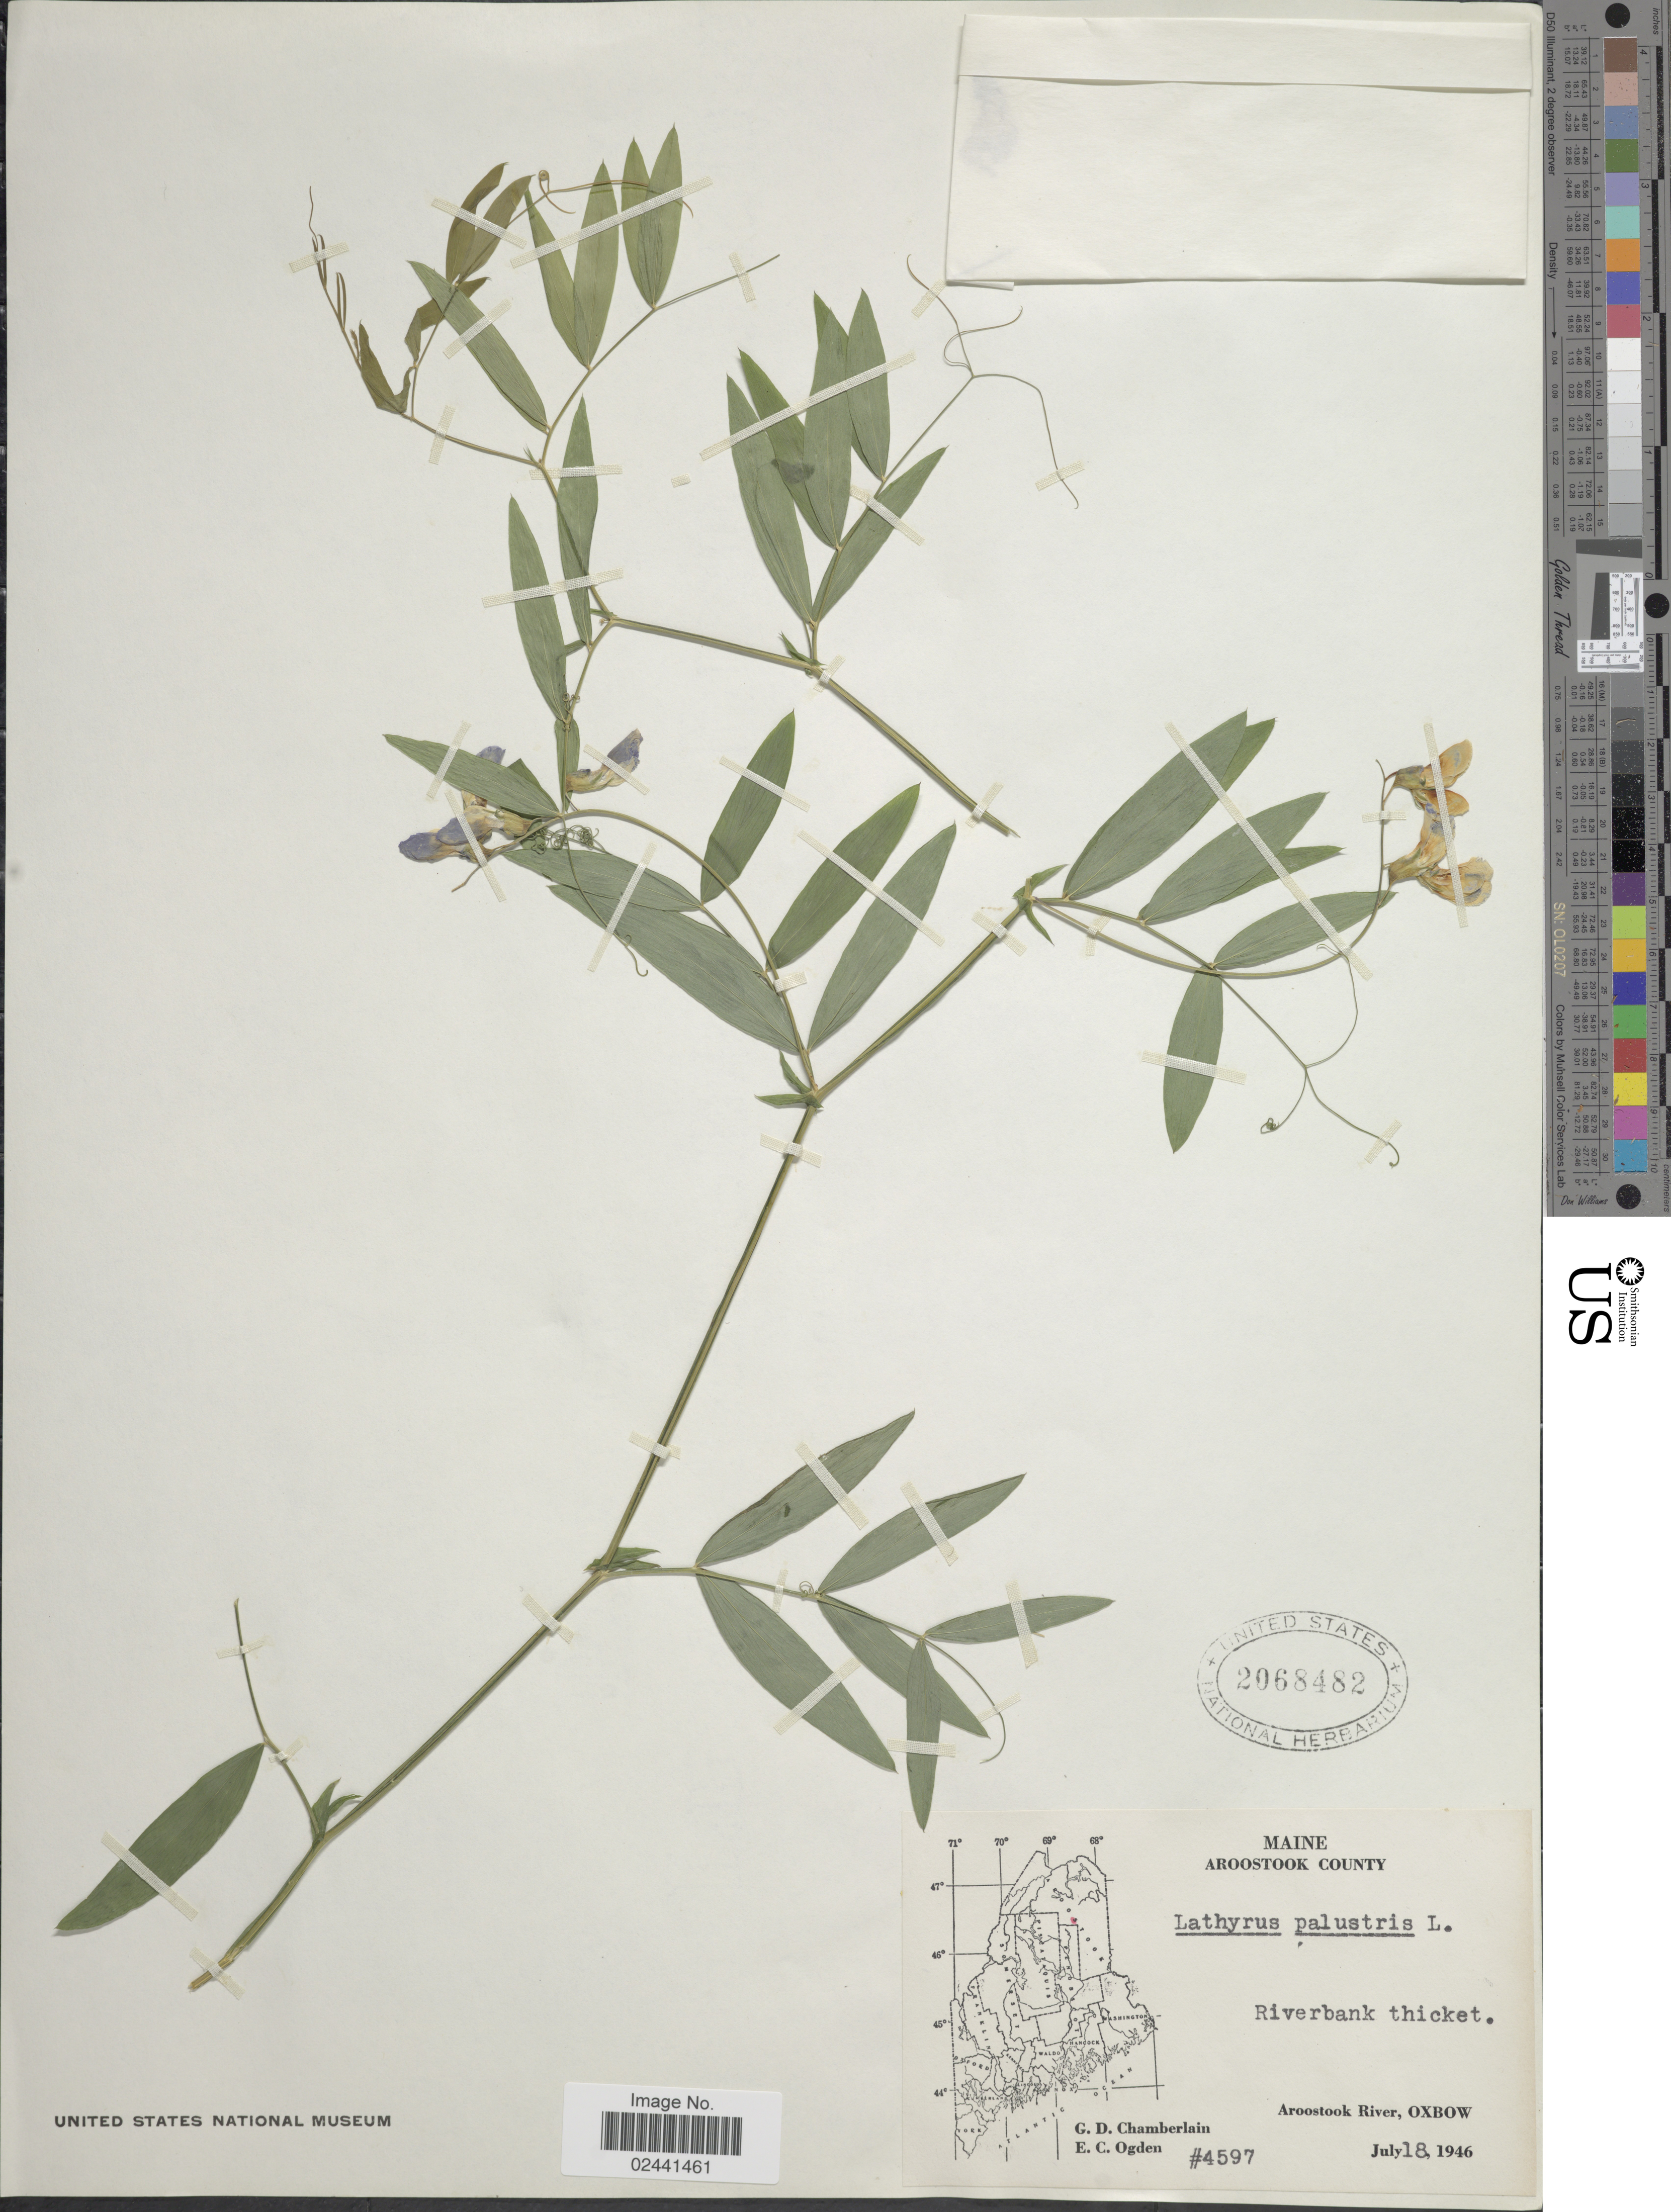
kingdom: Plantae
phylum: Tracheophyta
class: Magnoliopsida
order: Fabales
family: Fabaceae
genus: Lathyrus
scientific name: Lathyrus palustris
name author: L.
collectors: G. D. Chamberlain & E. Ogden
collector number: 4597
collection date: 1946-07-18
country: United States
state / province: Maine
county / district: Aroostook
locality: Riverbank thicket, Aroostook River, Oxbow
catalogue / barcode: US 2068482